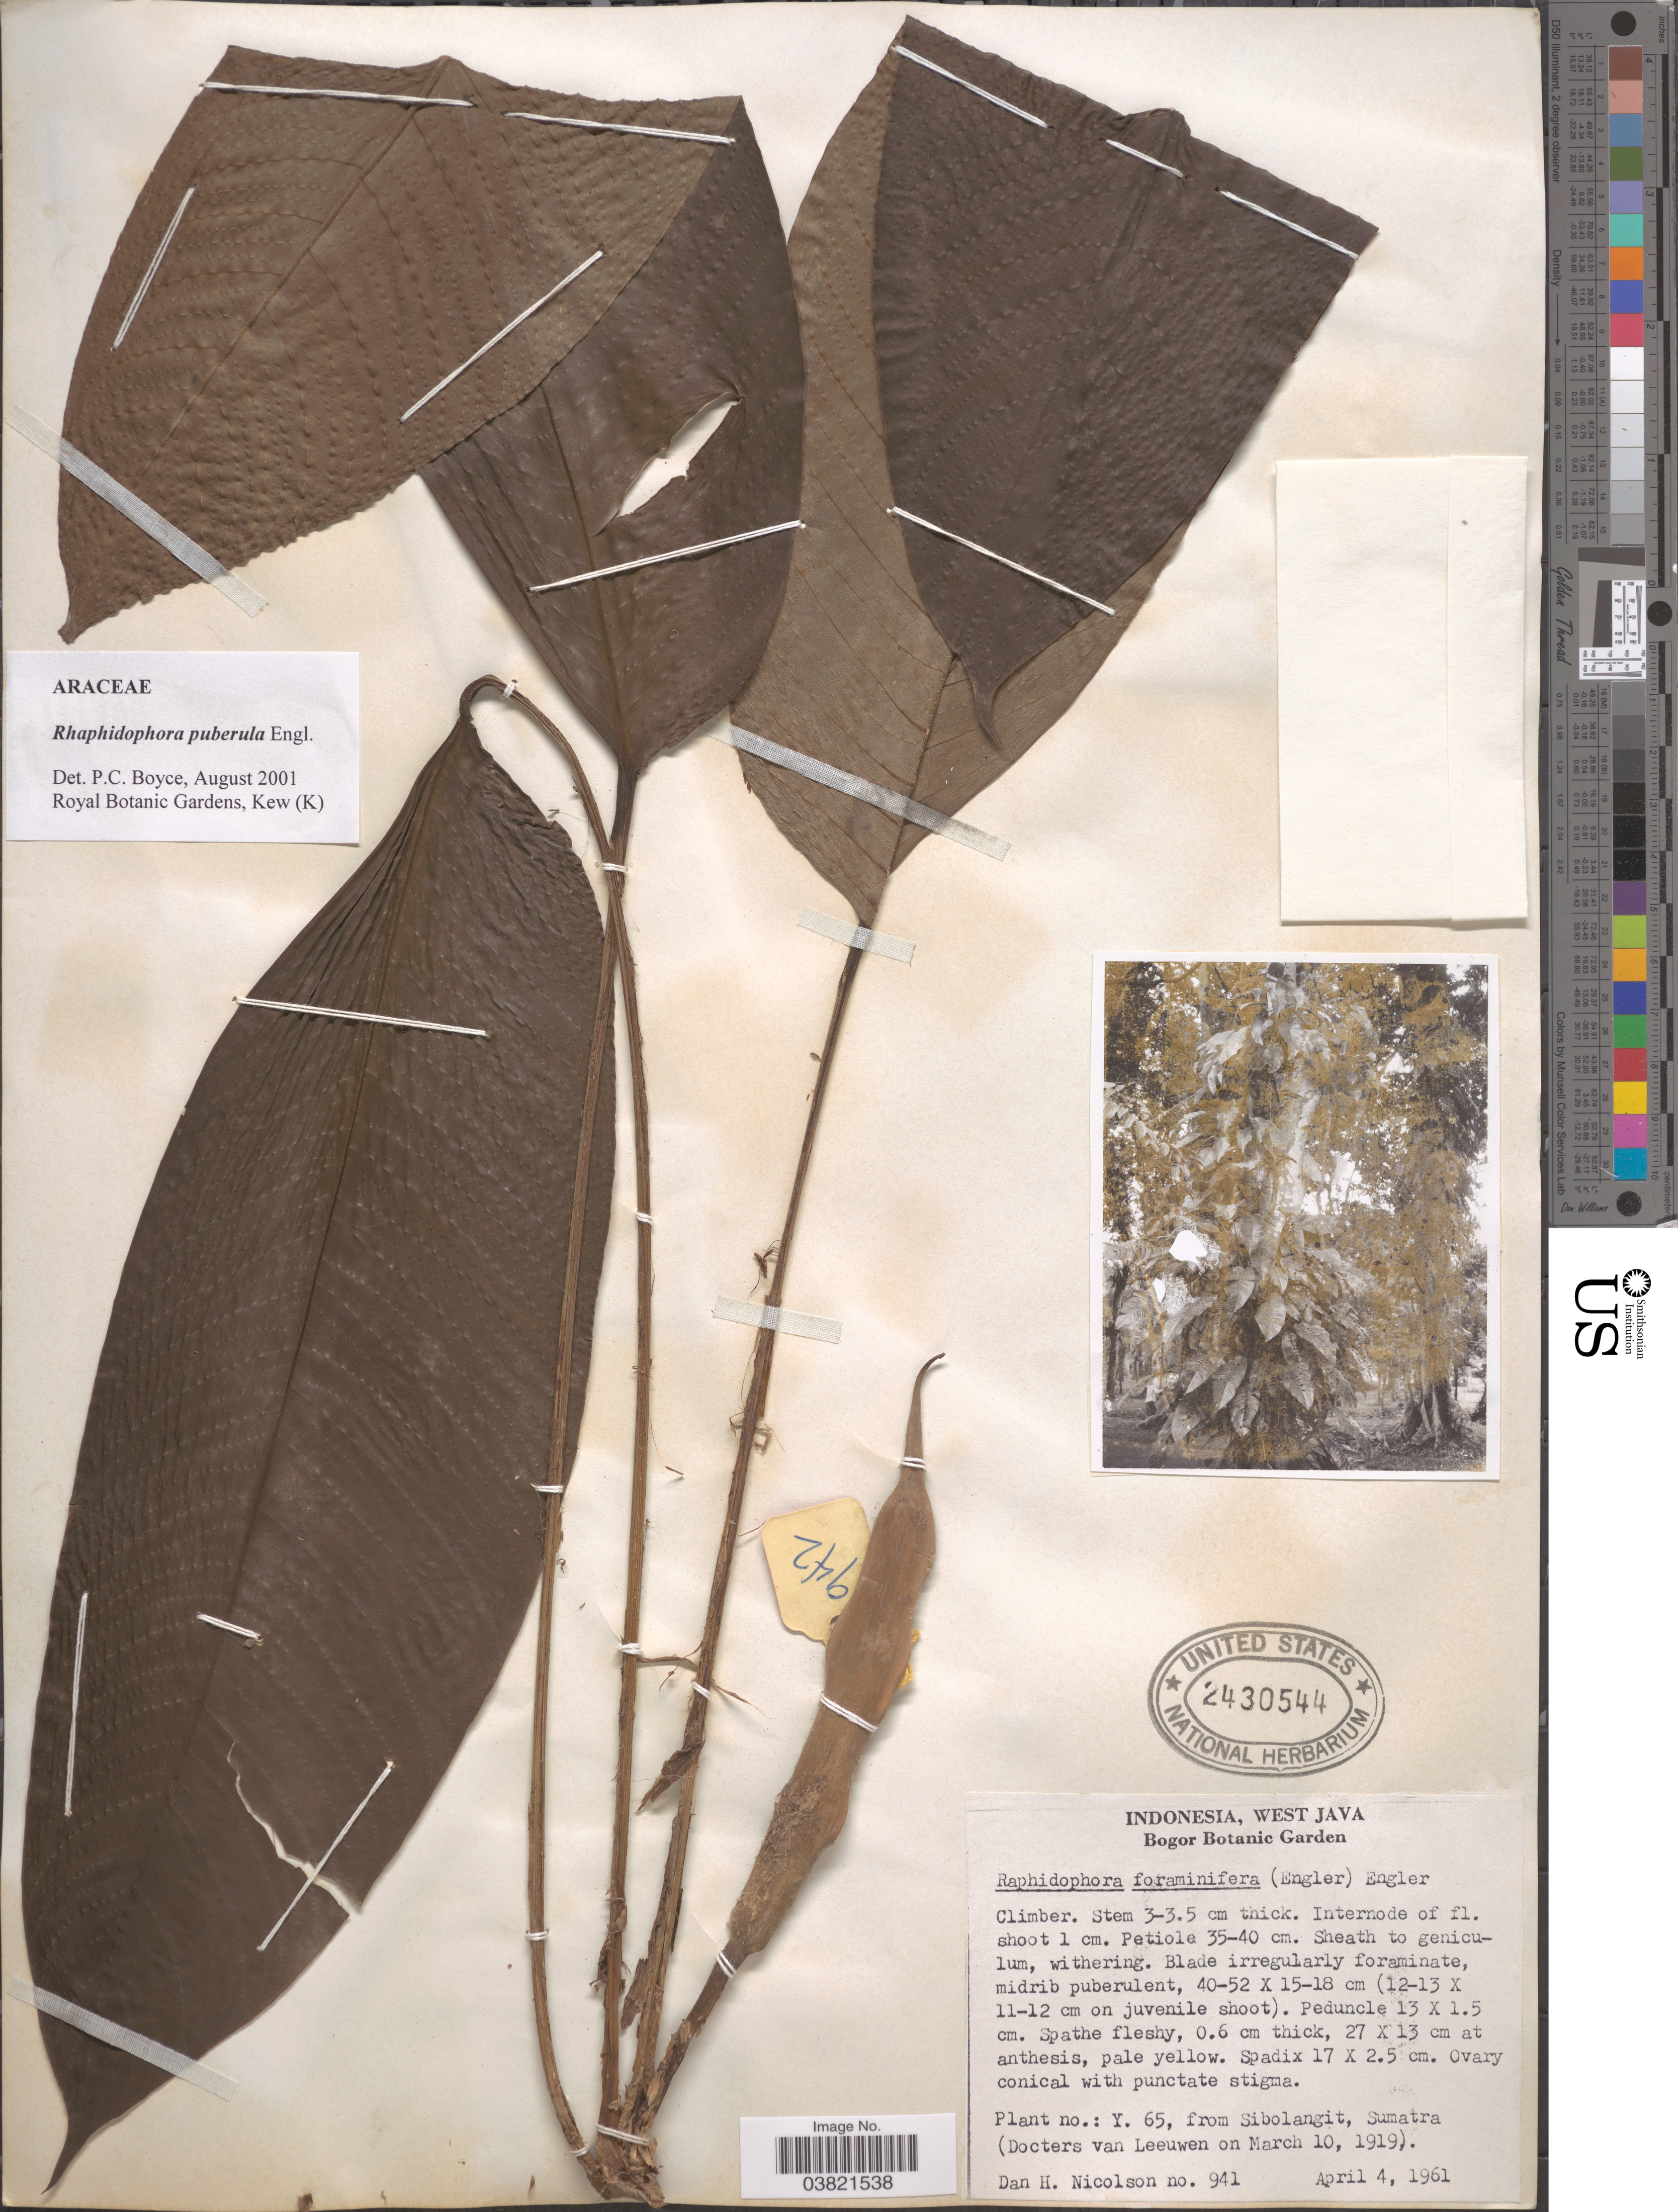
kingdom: Plantae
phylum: Tracheophyta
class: Liliopsida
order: Alismatales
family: Araceae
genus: Rhaphidophora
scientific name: Rhaphidophora puberula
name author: Engl.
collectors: D. H. Nicolson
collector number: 941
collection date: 1961-04-04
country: Indonesia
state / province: Java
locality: West Java. Bogor Botanic Garden.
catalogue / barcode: US 2430544